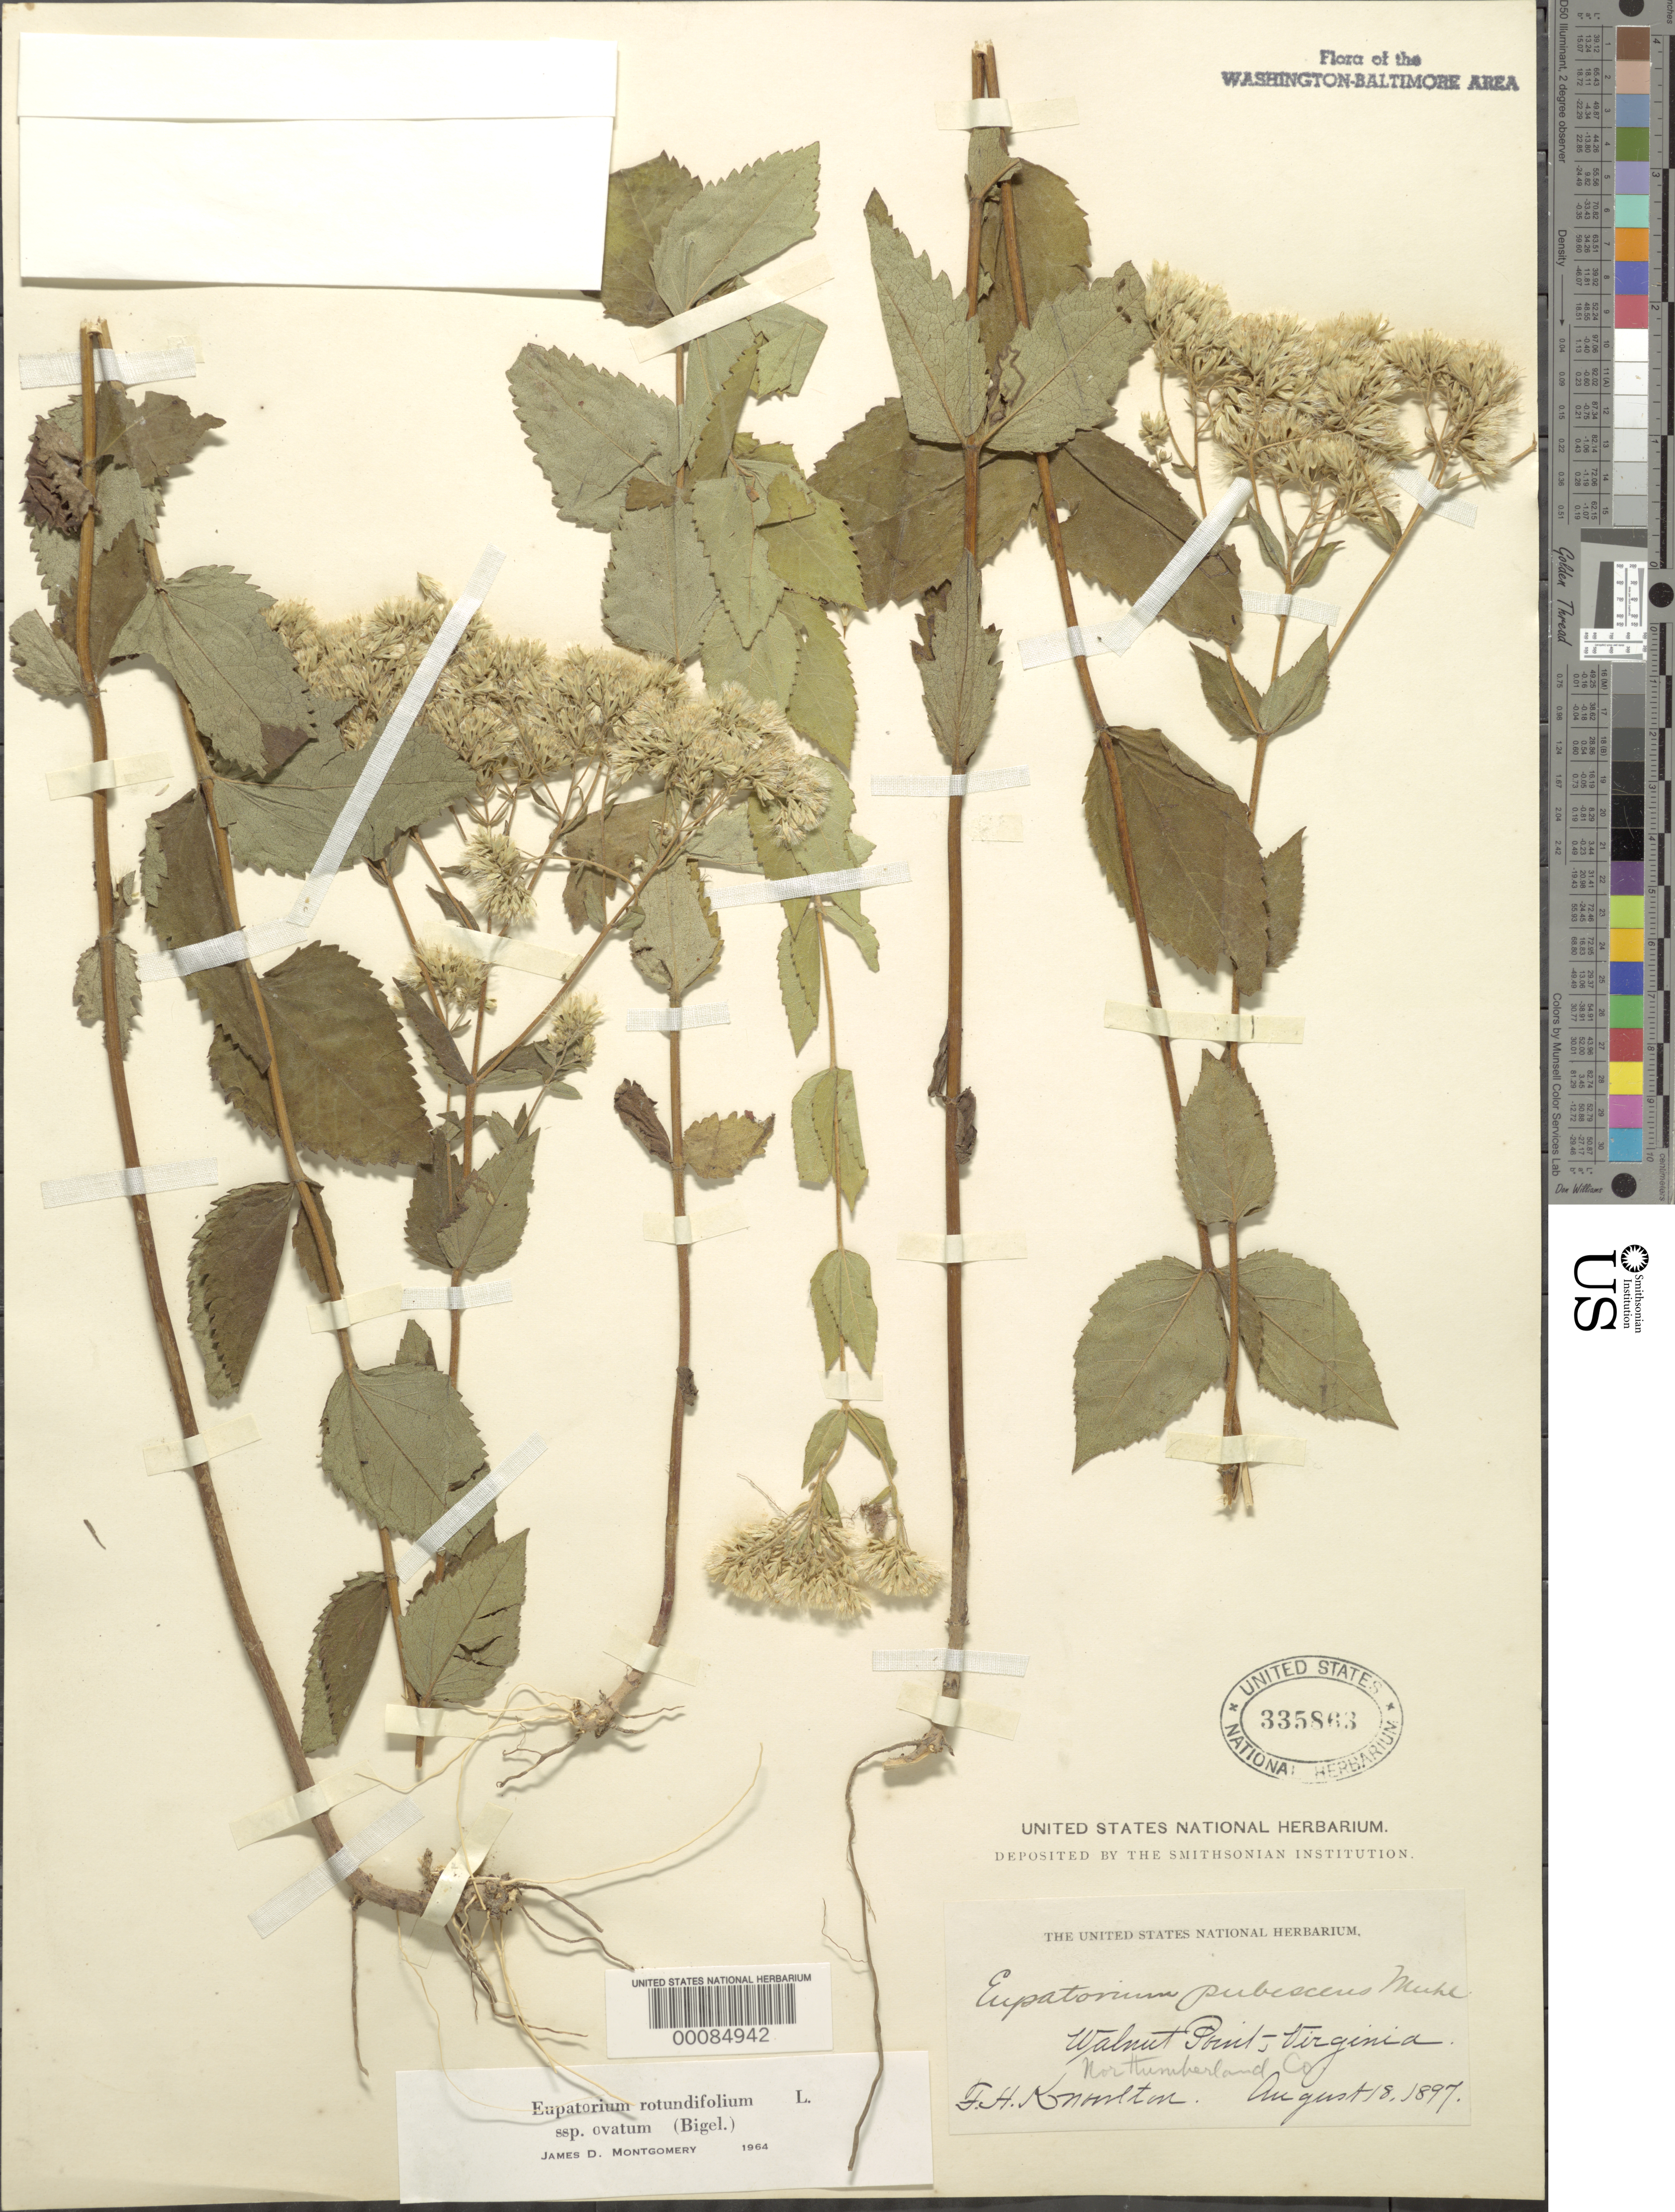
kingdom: Plantae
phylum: Tracheophyta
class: Magnoliopsida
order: Asterales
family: Asteraceae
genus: Eupatorium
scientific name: Eupatorium rotundifolium var. ovatum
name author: (Bigelow) J.D. Montgom. & Fairbrothers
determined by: Montgomery, J. D.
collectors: F. H. Knowlton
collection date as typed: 18 Aug 1897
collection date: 1897-08-18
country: United States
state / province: Virginia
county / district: Northumberland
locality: Walnut Point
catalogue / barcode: US 335863